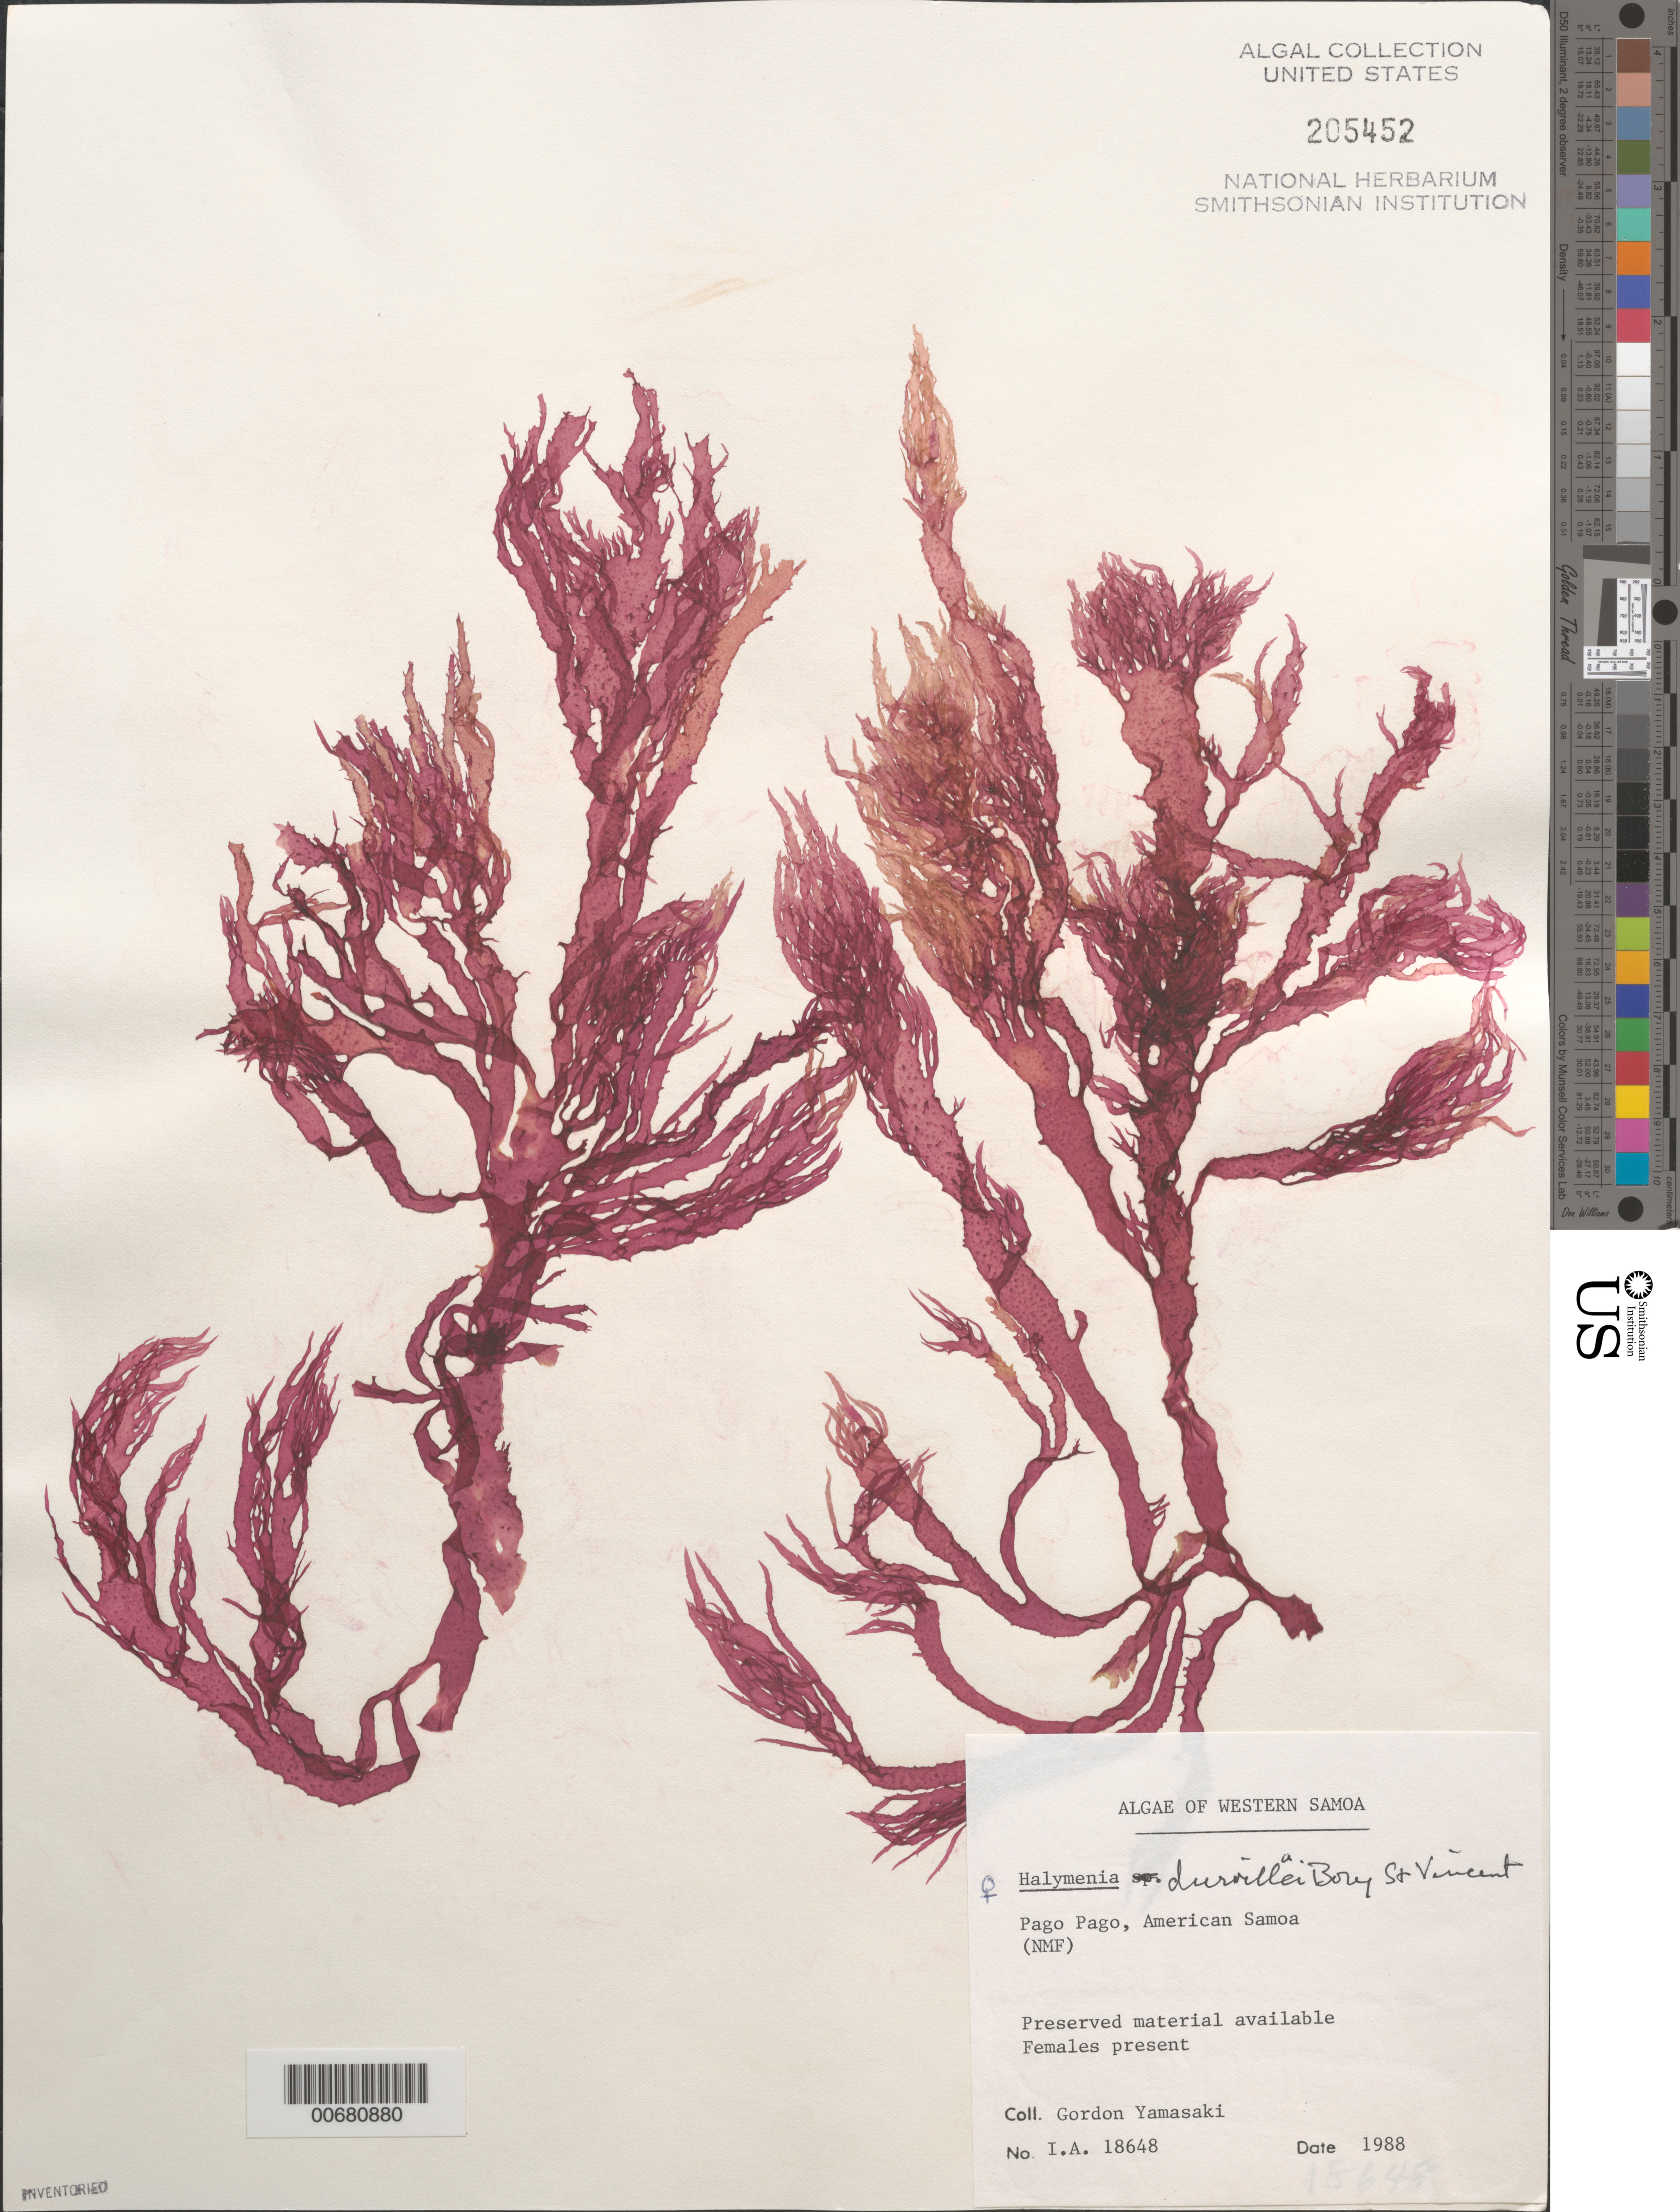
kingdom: Plantae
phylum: Rhodophyta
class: Florideophyceae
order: Halymeniales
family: Halymeniaceae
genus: Halymenia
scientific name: Halymenia durvillei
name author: Bory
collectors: G. Yamasaki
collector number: IAA 18648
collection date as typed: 1988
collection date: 1988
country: American Samoa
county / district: Eastern District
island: Tutua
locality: Pago Pago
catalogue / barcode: US 205452